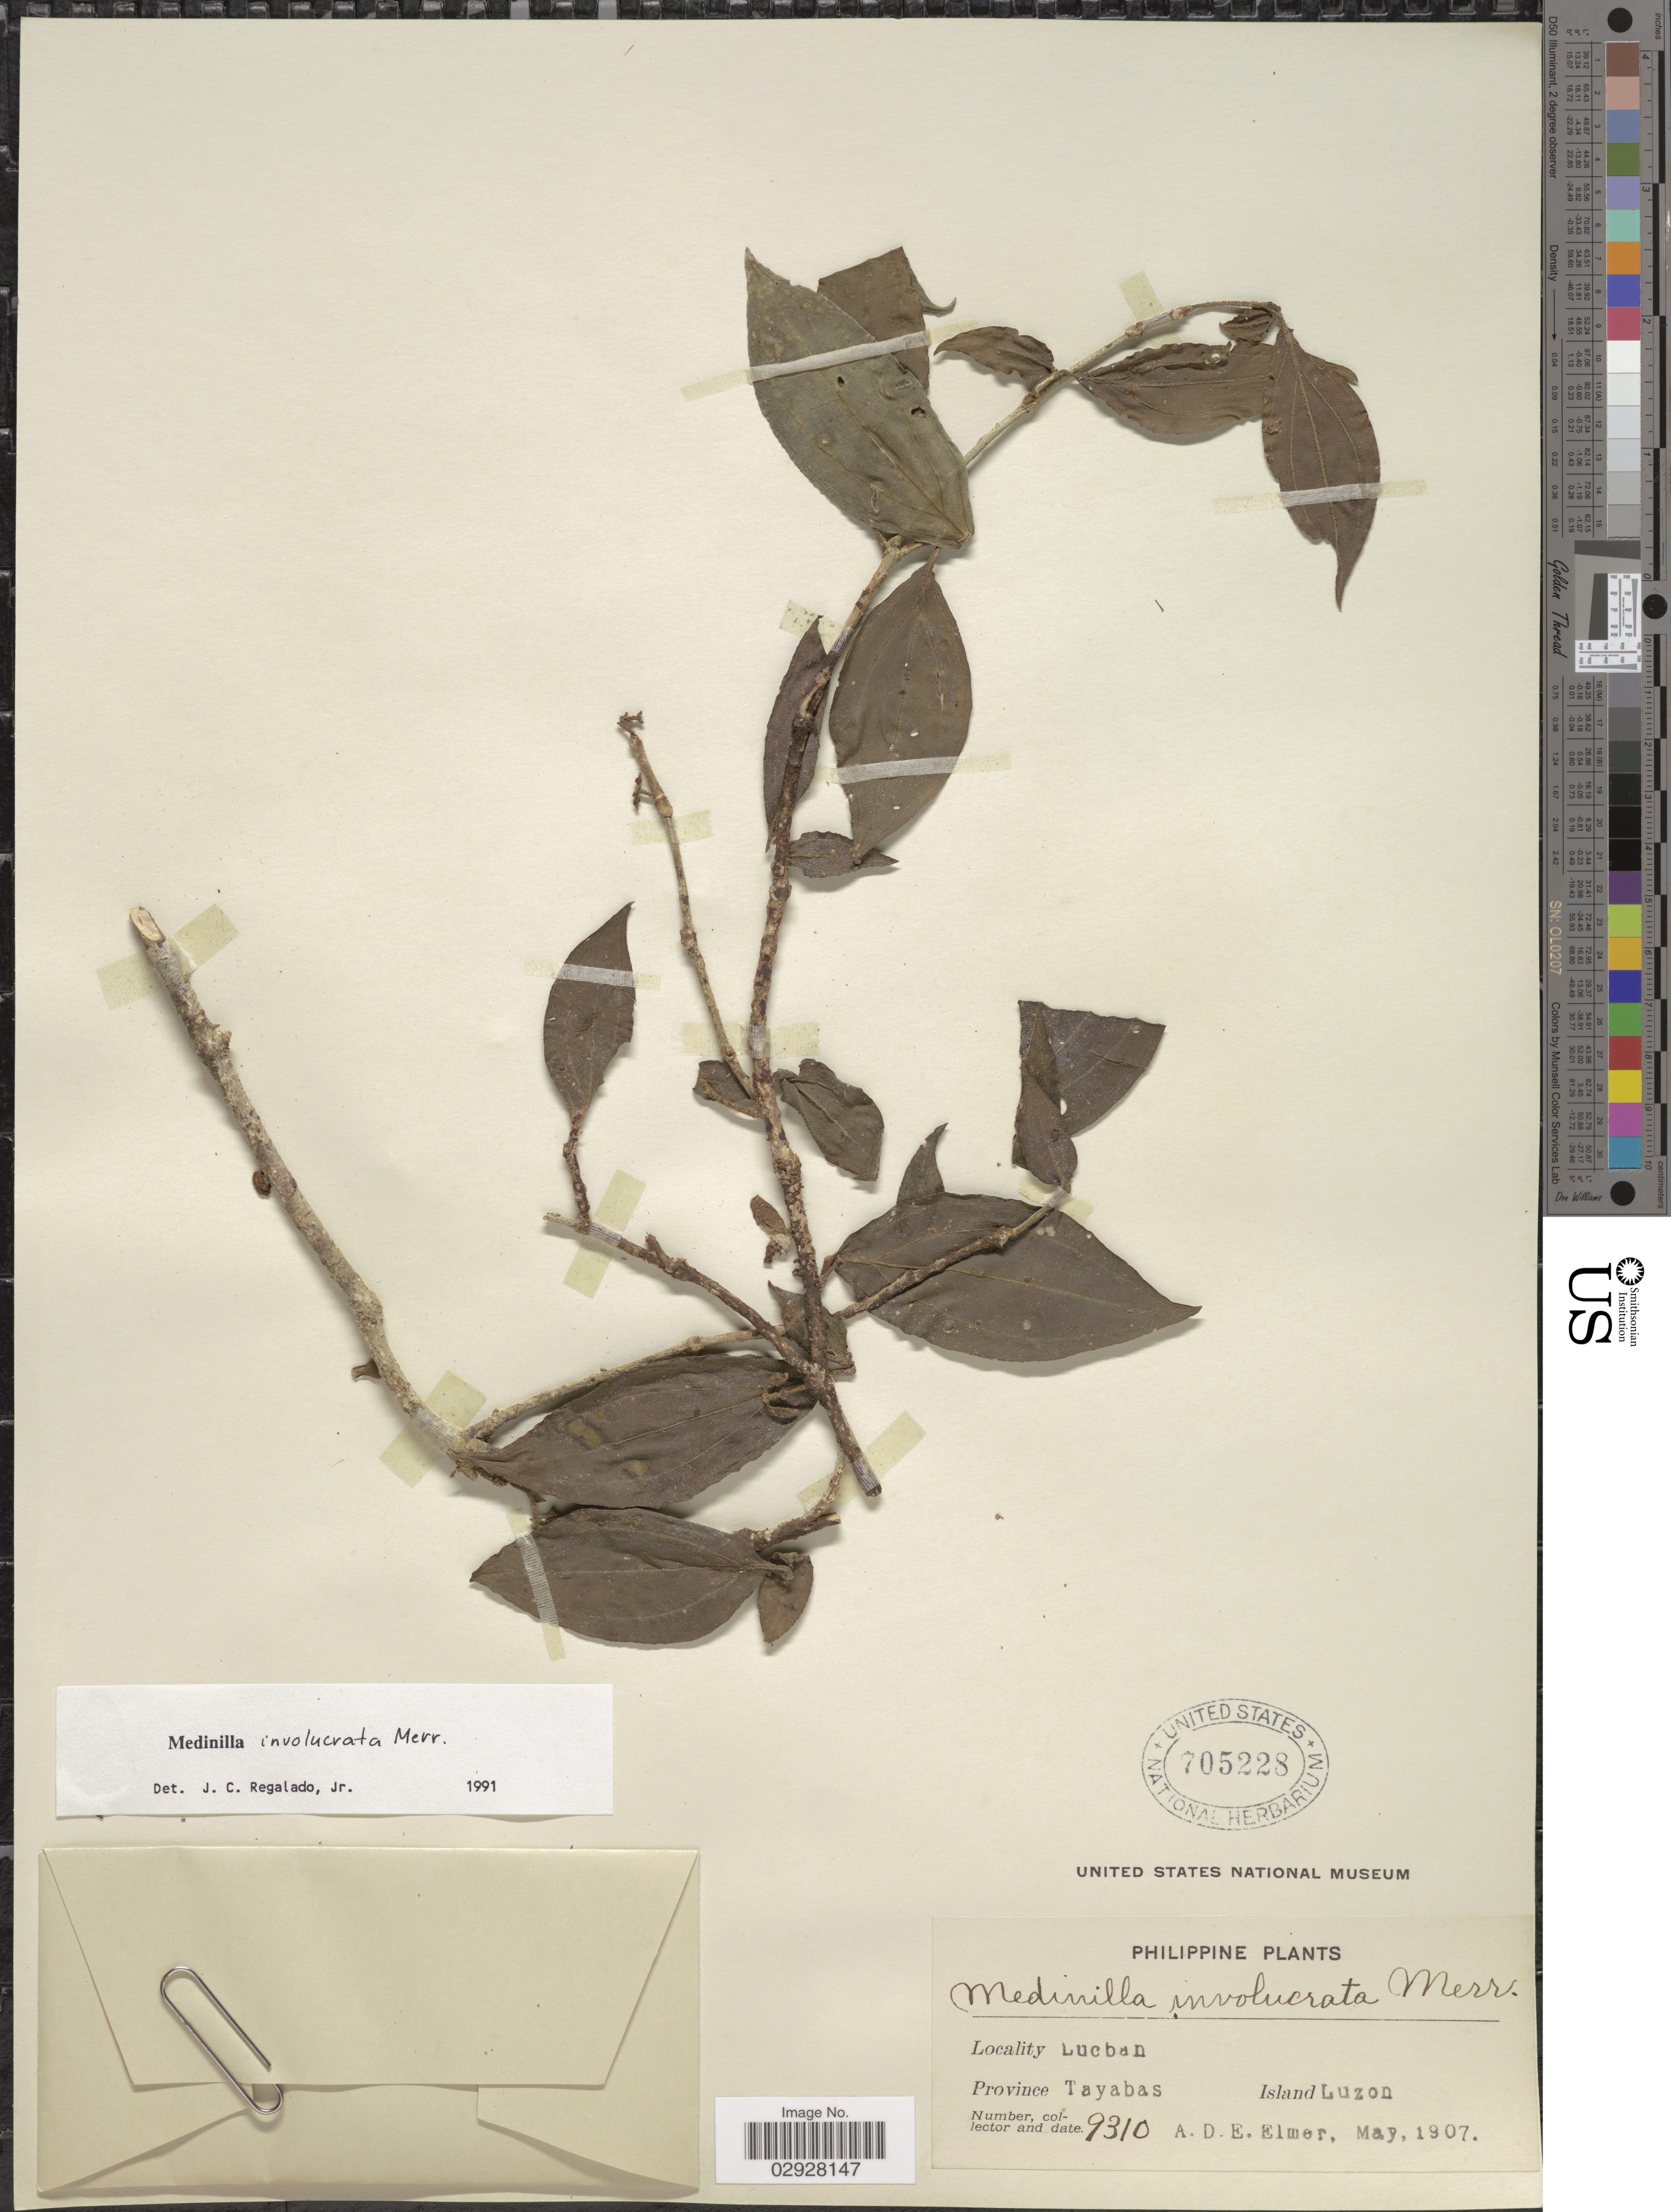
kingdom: Plantae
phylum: Tracheophyta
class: Magnoliopsida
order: Myrtales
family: Melastomataceae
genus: Medinilla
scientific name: Medinilla involucrata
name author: Merr.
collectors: A. D. E. Elmer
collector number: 9310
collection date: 1907-05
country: Philippines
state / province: Calabarzon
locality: Lucban, Province Tayabas, Island Luzon.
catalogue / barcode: US 705228